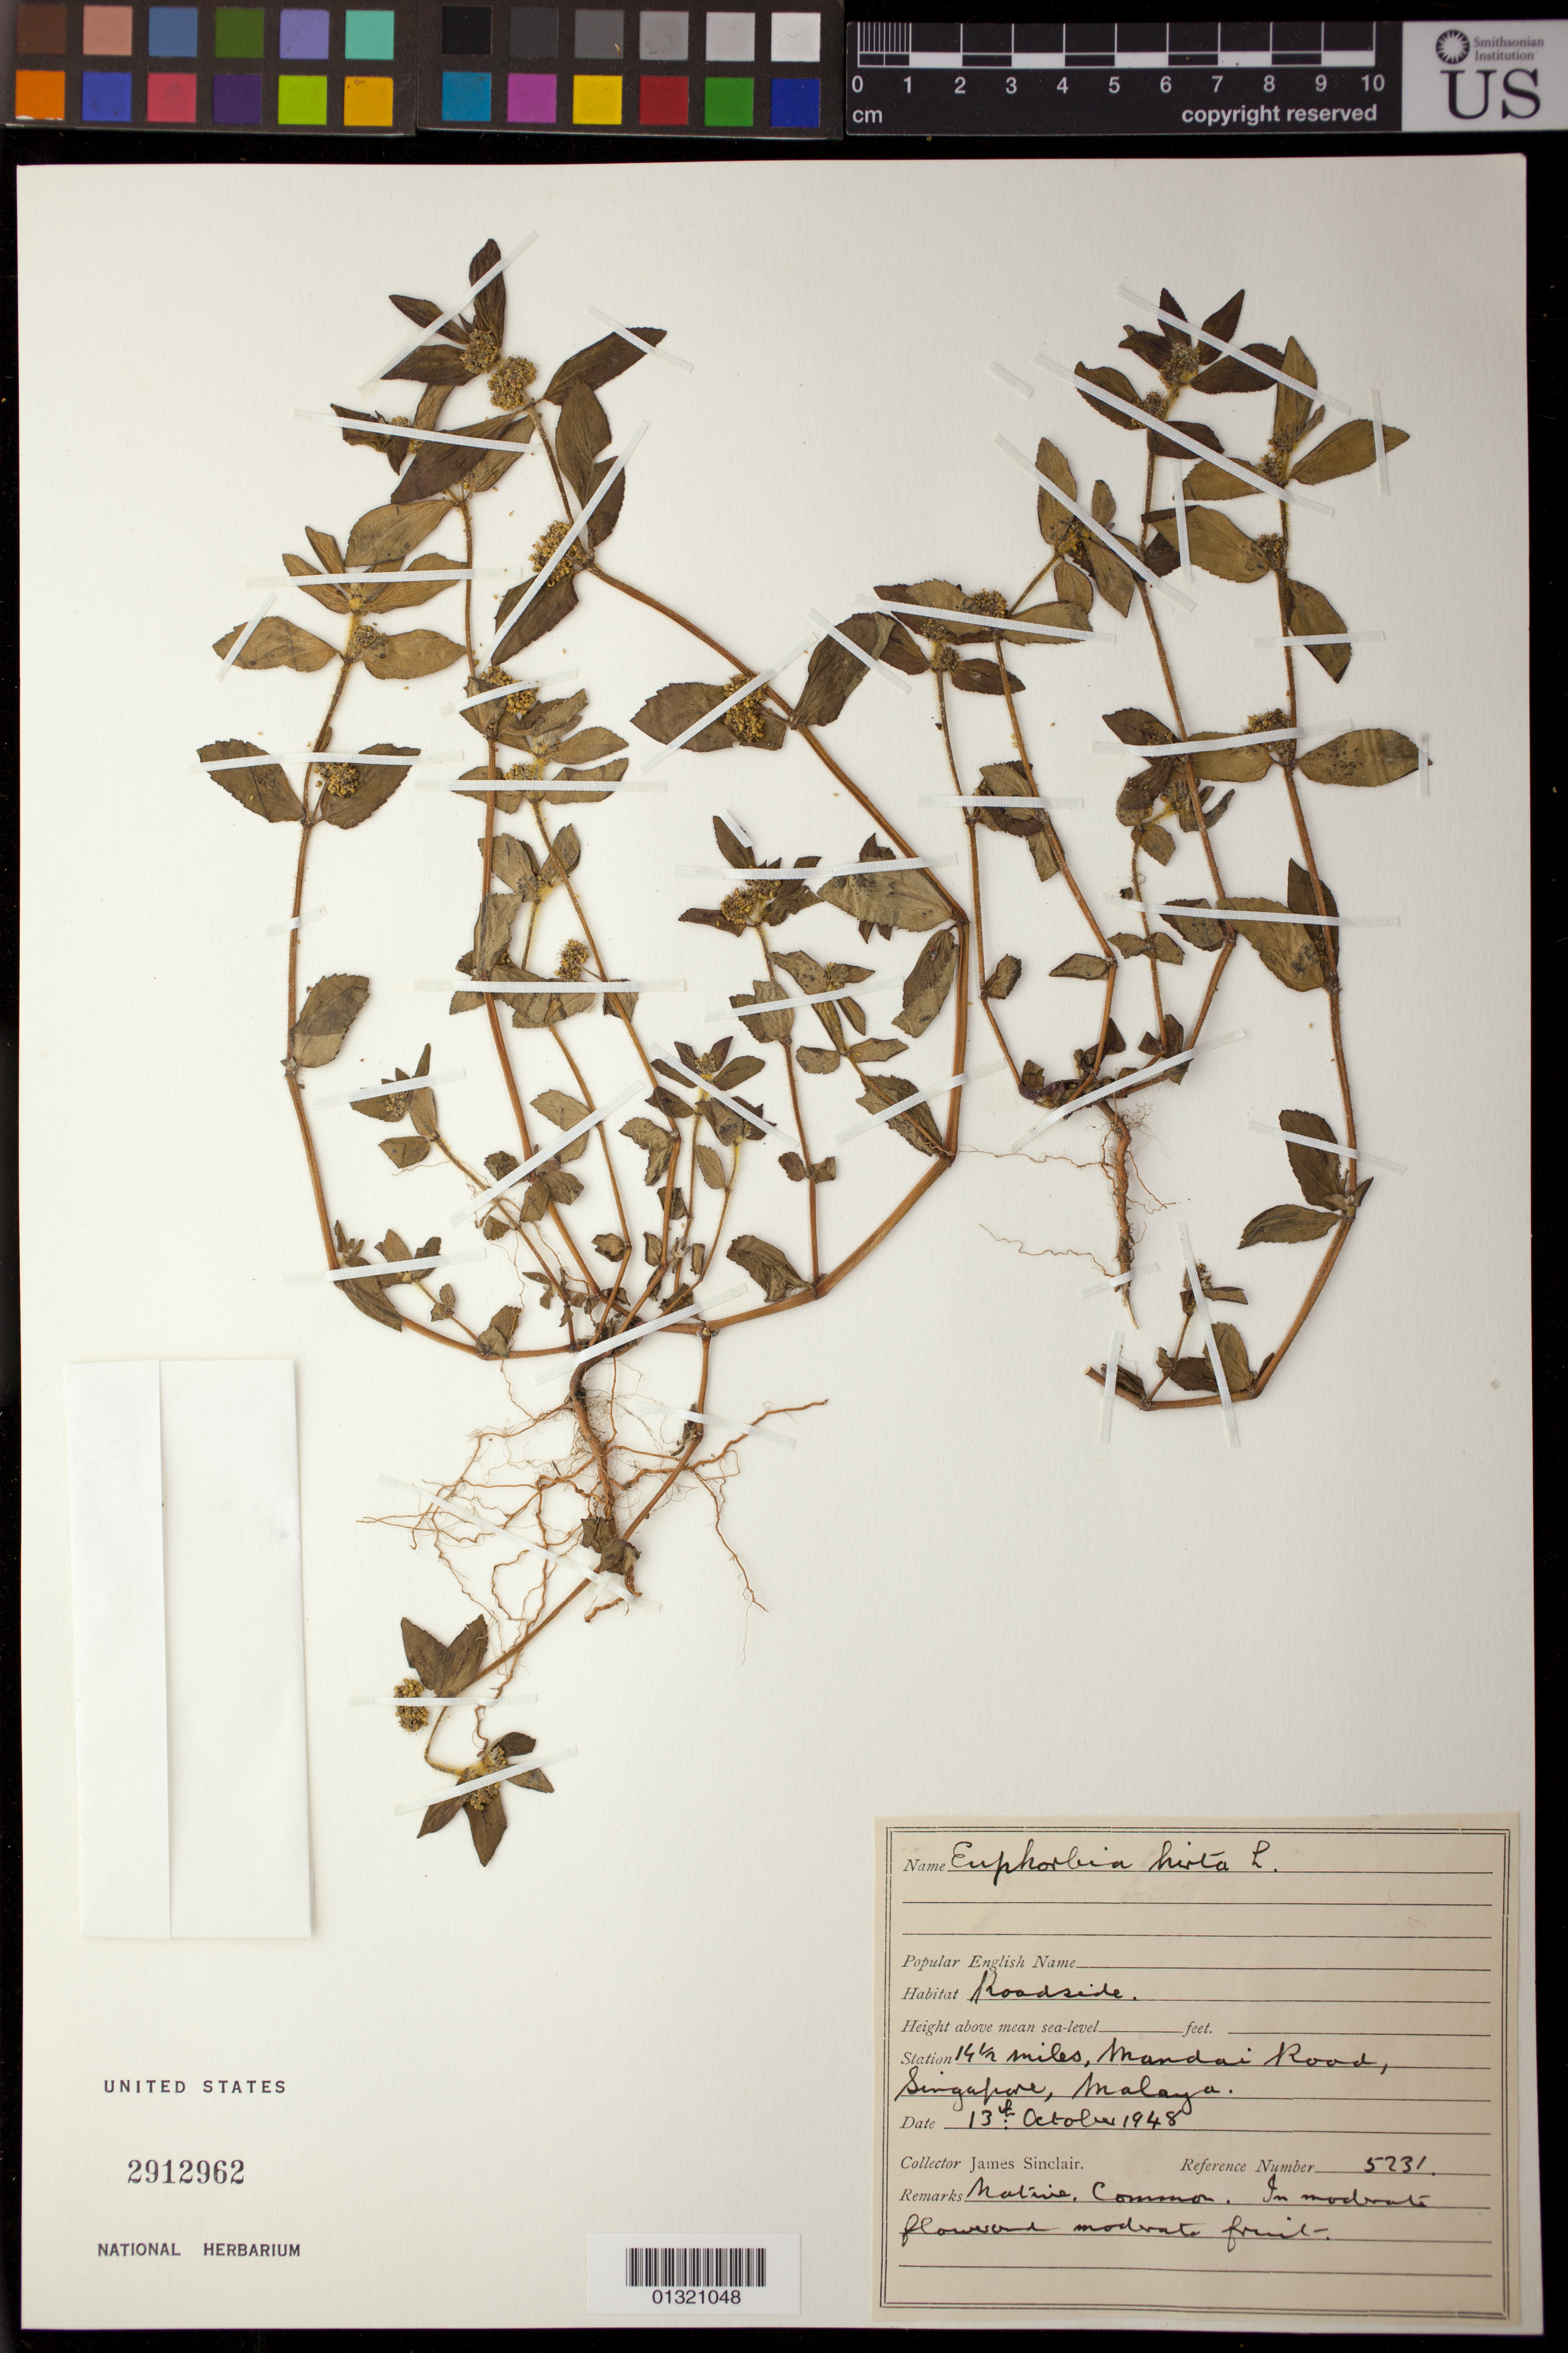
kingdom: Plantae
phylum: Tracheophyta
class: Magnoliopsida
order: Malpighiales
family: Euphorbiaceae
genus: Euphorbia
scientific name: Euphorbia hirta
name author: L.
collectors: J. Sinclair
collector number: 5231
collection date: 1948-10-13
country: Singapore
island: Singapore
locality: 14 1/2 miles, Mandai Road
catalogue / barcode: US 2912962